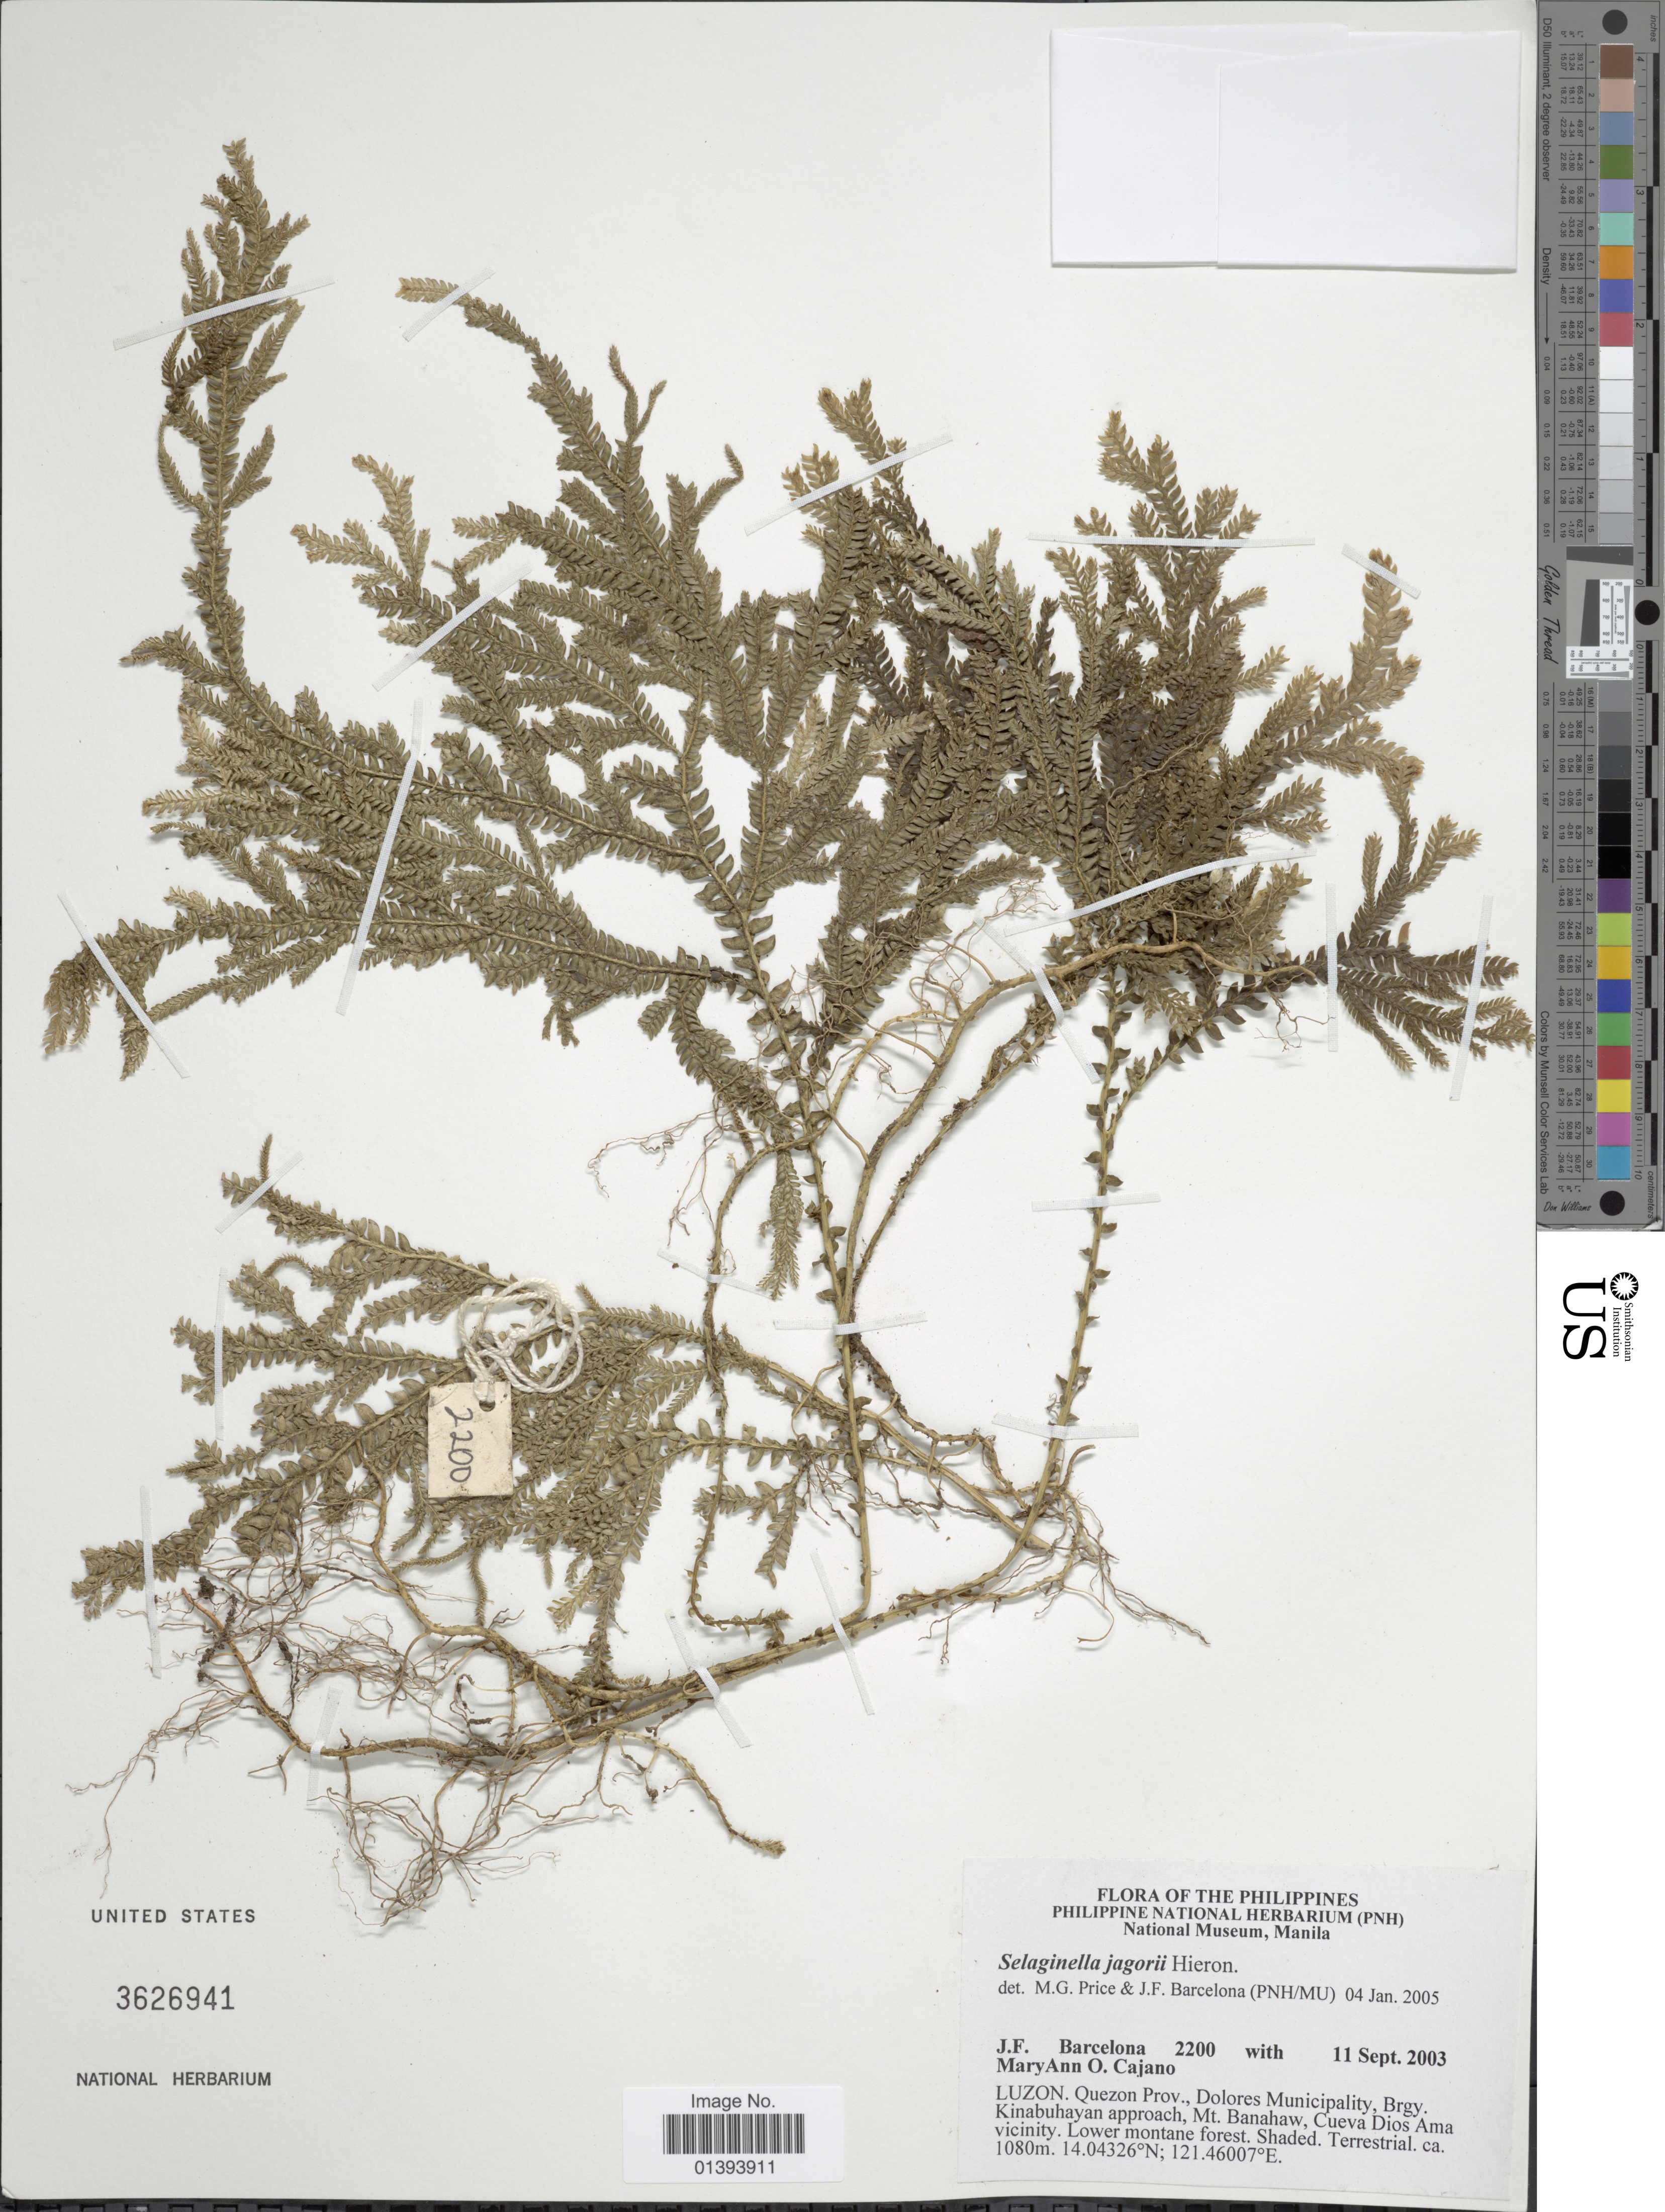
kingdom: Plantae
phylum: Tracheophyta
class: Lycopodiopsida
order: Selaginellales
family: Selaginellaceae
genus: Selaginella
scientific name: Selaginella jagorii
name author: Warb.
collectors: J. F. Barcelona & M. Cajano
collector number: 2200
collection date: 2003-09-11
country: Philippines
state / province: Central Luzon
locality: Luzon, Quezon Prov., Dolores Municipality, Brgy. Kinabuhayan approach, Mt. Banahaw, Cueva Dios Ama vicinity, lower montane forest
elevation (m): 1080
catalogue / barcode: US 3626941